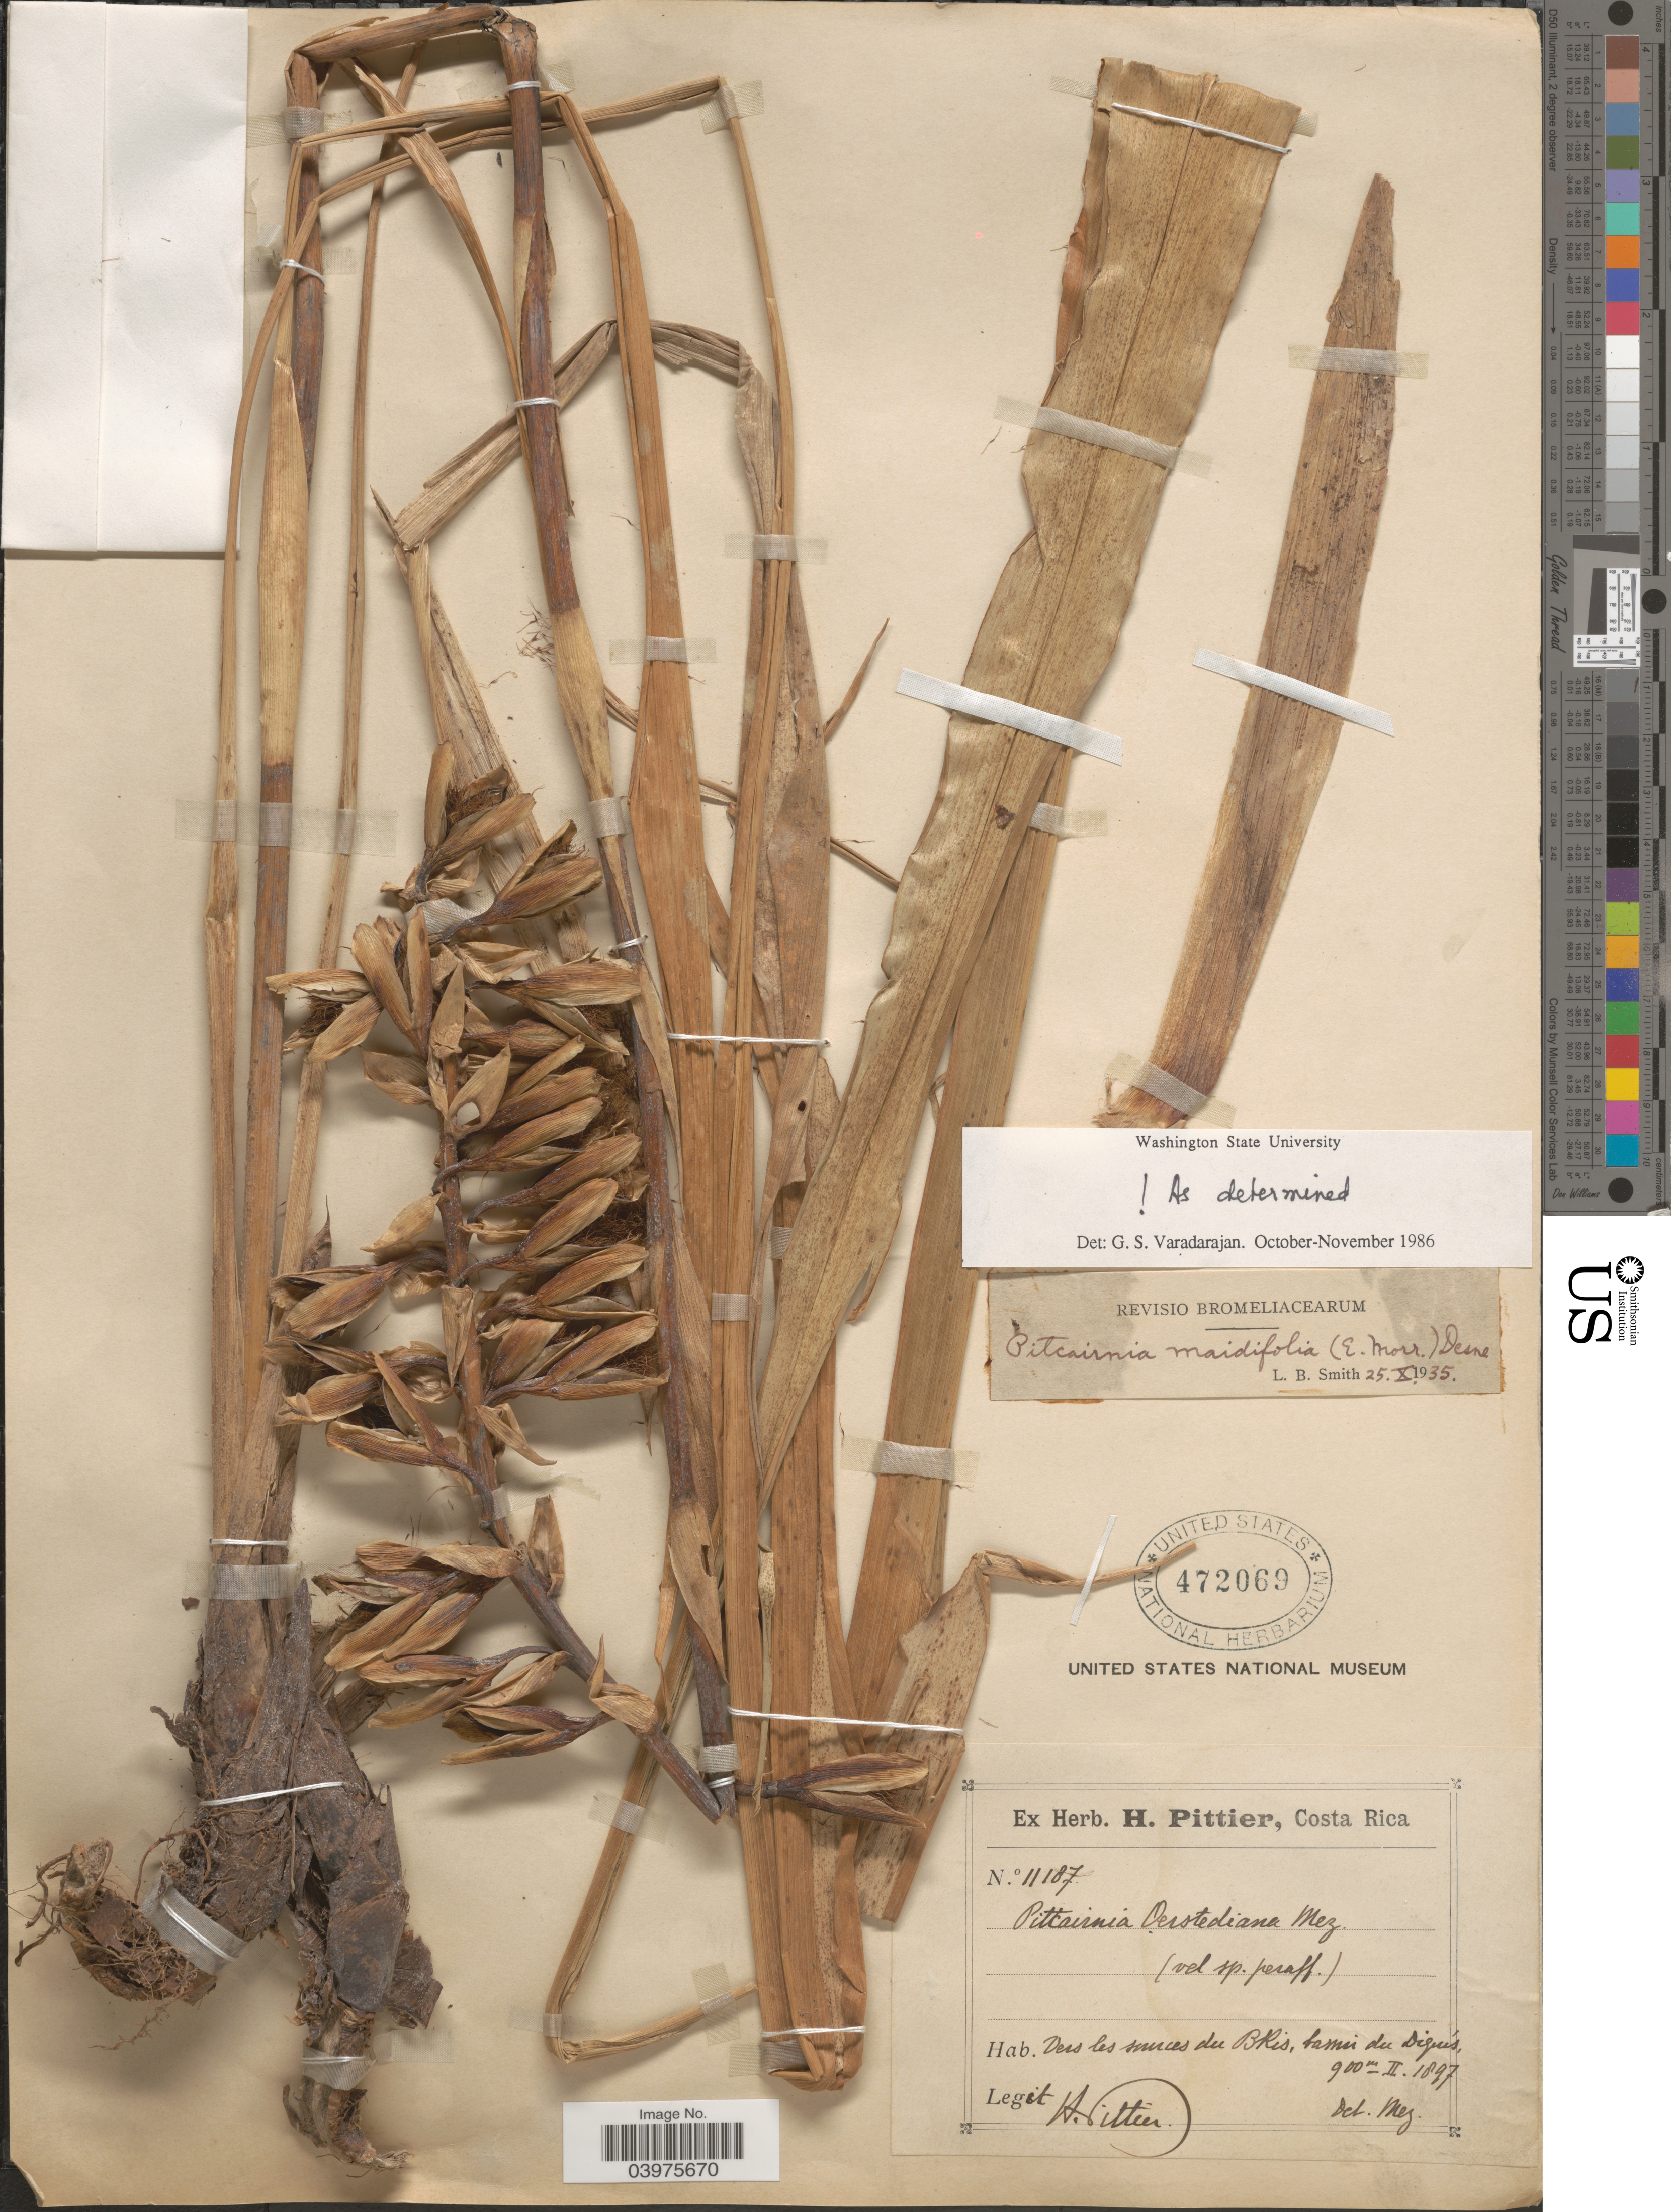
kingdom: Plantae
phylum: Tracheophyta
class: Liliopsida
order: Poales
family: Bromeliaceae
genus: Pitcairnia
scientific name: Pitcairnia maidifolia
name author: (C. Morren) Decne. ex Planch.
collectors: H. F. Pittier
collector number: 11187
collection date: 1897-02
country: Costa Rica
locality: Ders les sources de Bkis, bamei du Diqués.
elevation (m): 900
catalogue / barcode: US 472069